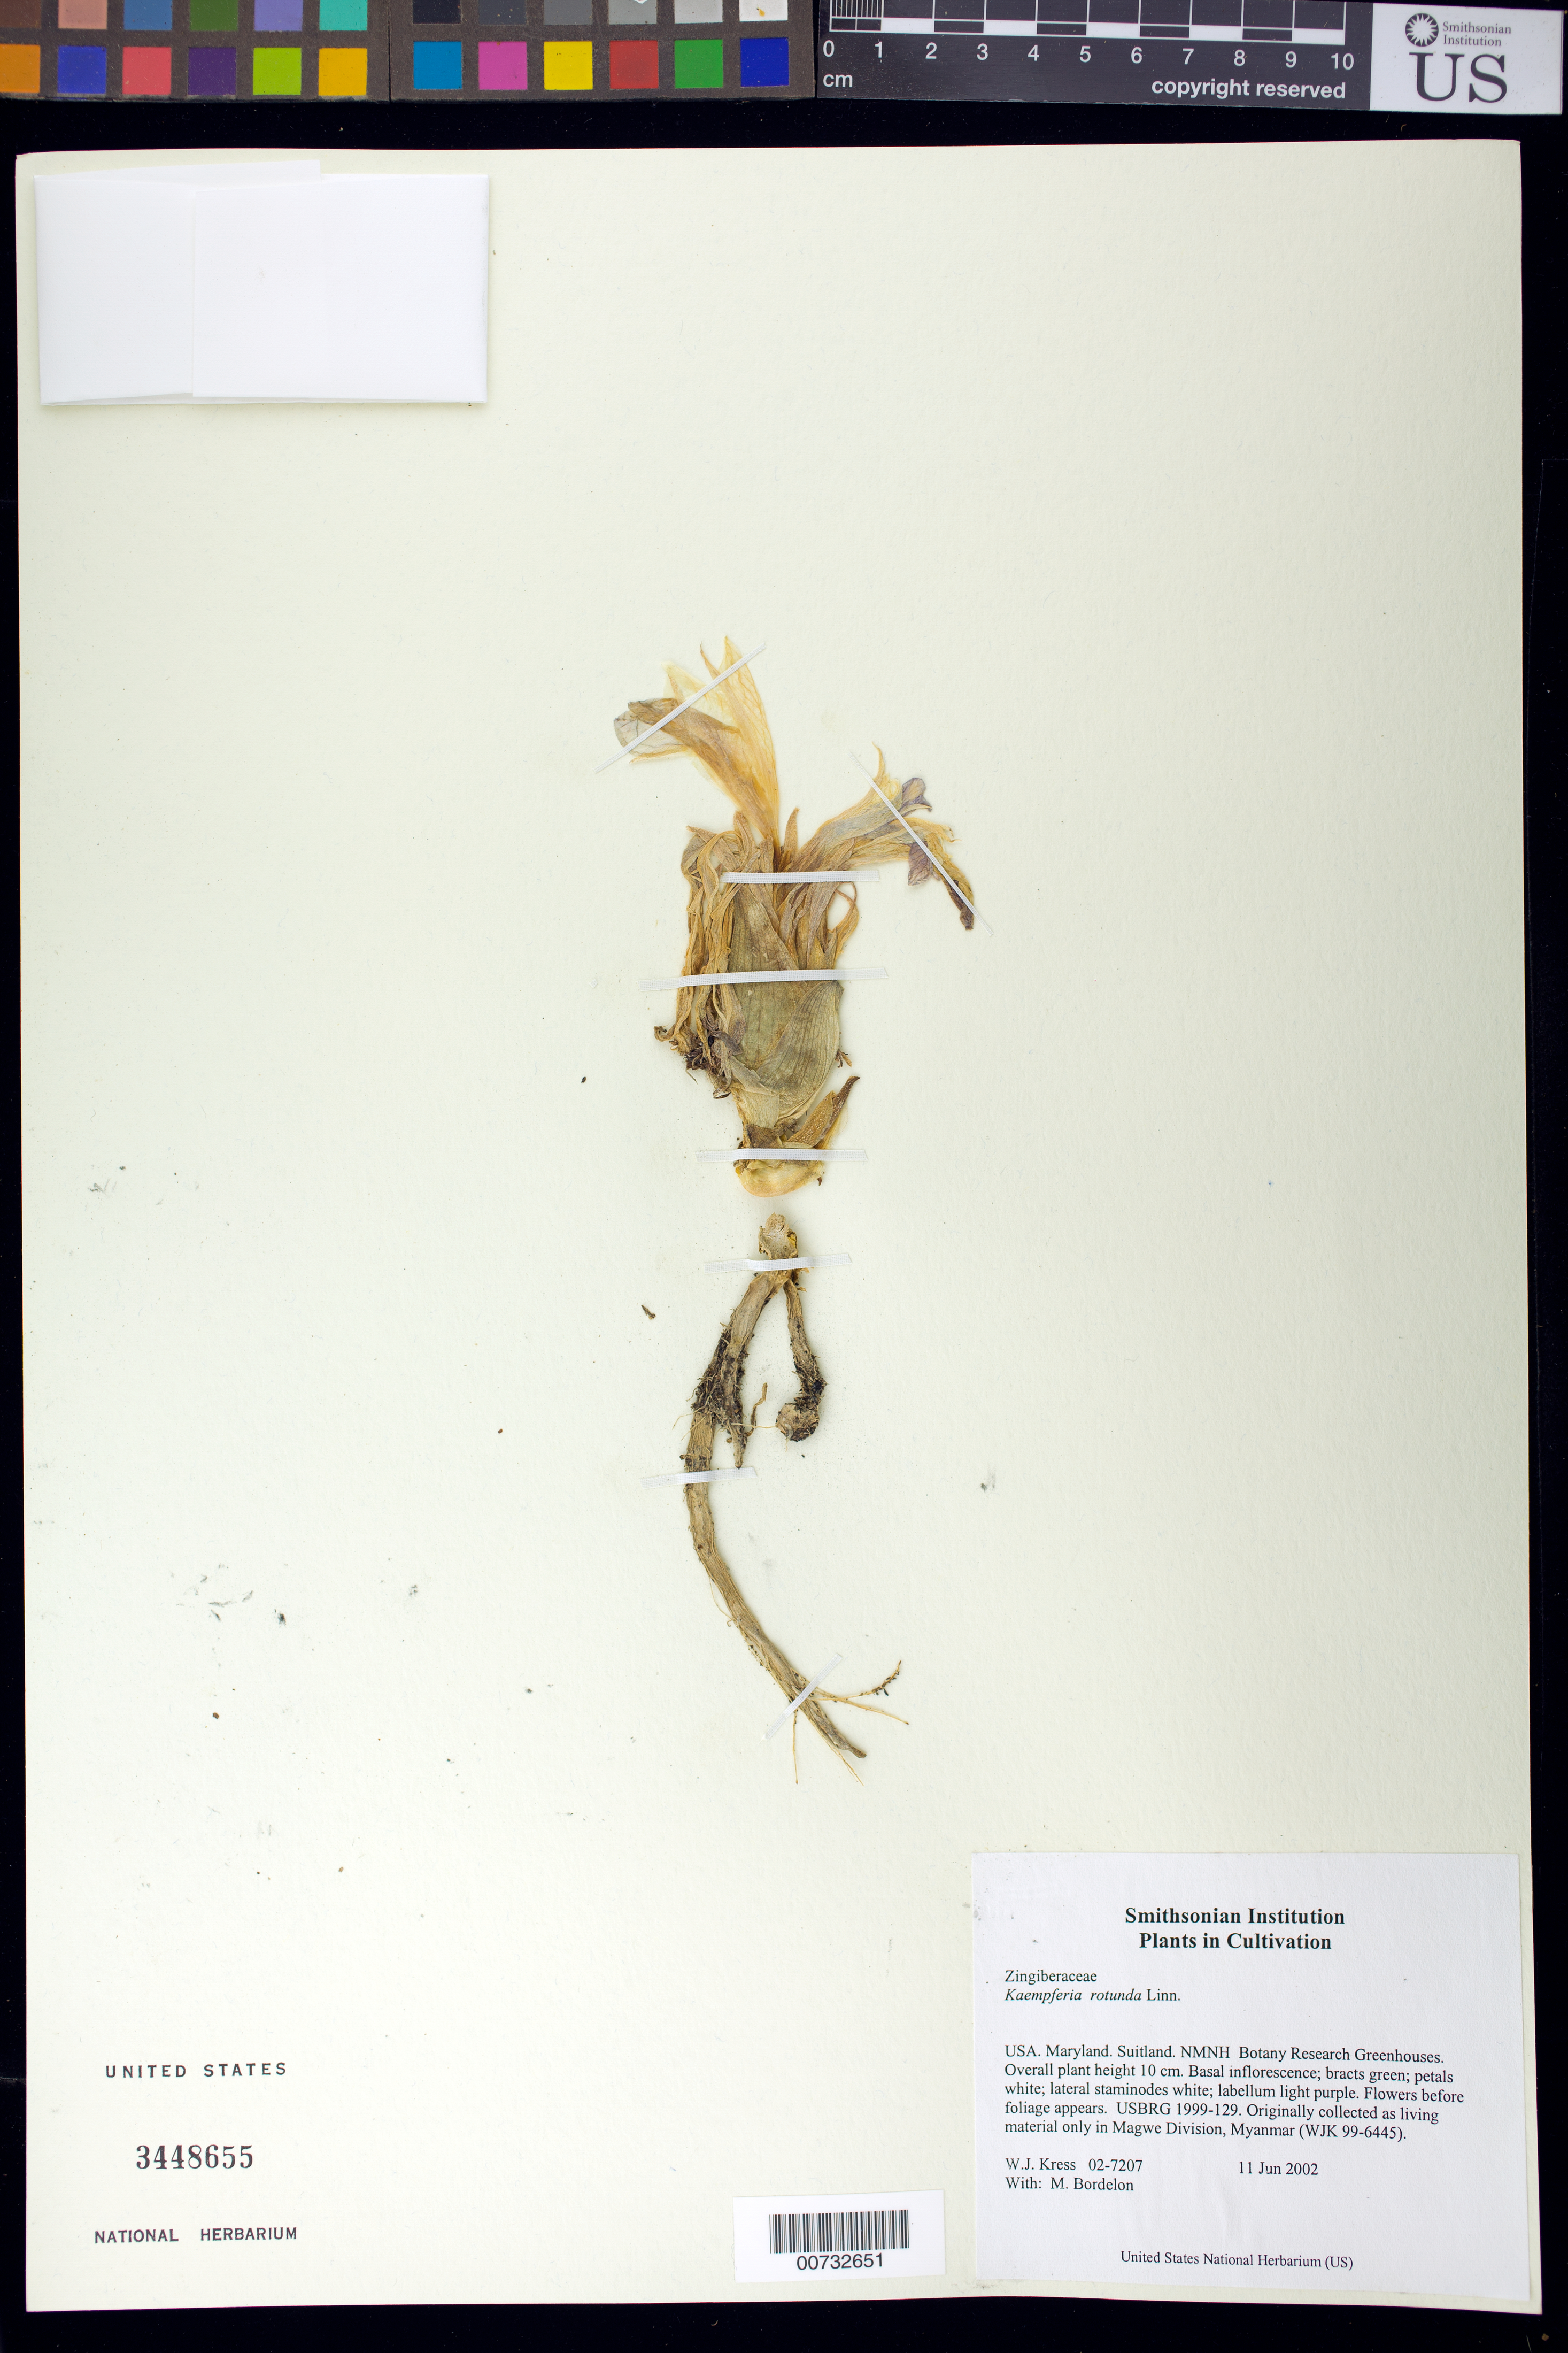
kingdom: Plantae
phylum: Tracheophyta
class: Liliopsida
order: Zingiberales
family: Zingiberaceae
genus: Kaempferia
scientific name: Kaempferia rotunda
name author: L.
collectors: W. J. Kress & M. Bordelon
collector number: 02-7207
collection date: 2002-06-11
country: United States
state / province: Maryland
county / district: Prince George's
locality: NMNH Botany Research Greenhouses. Suitland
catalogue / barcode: US 3448655